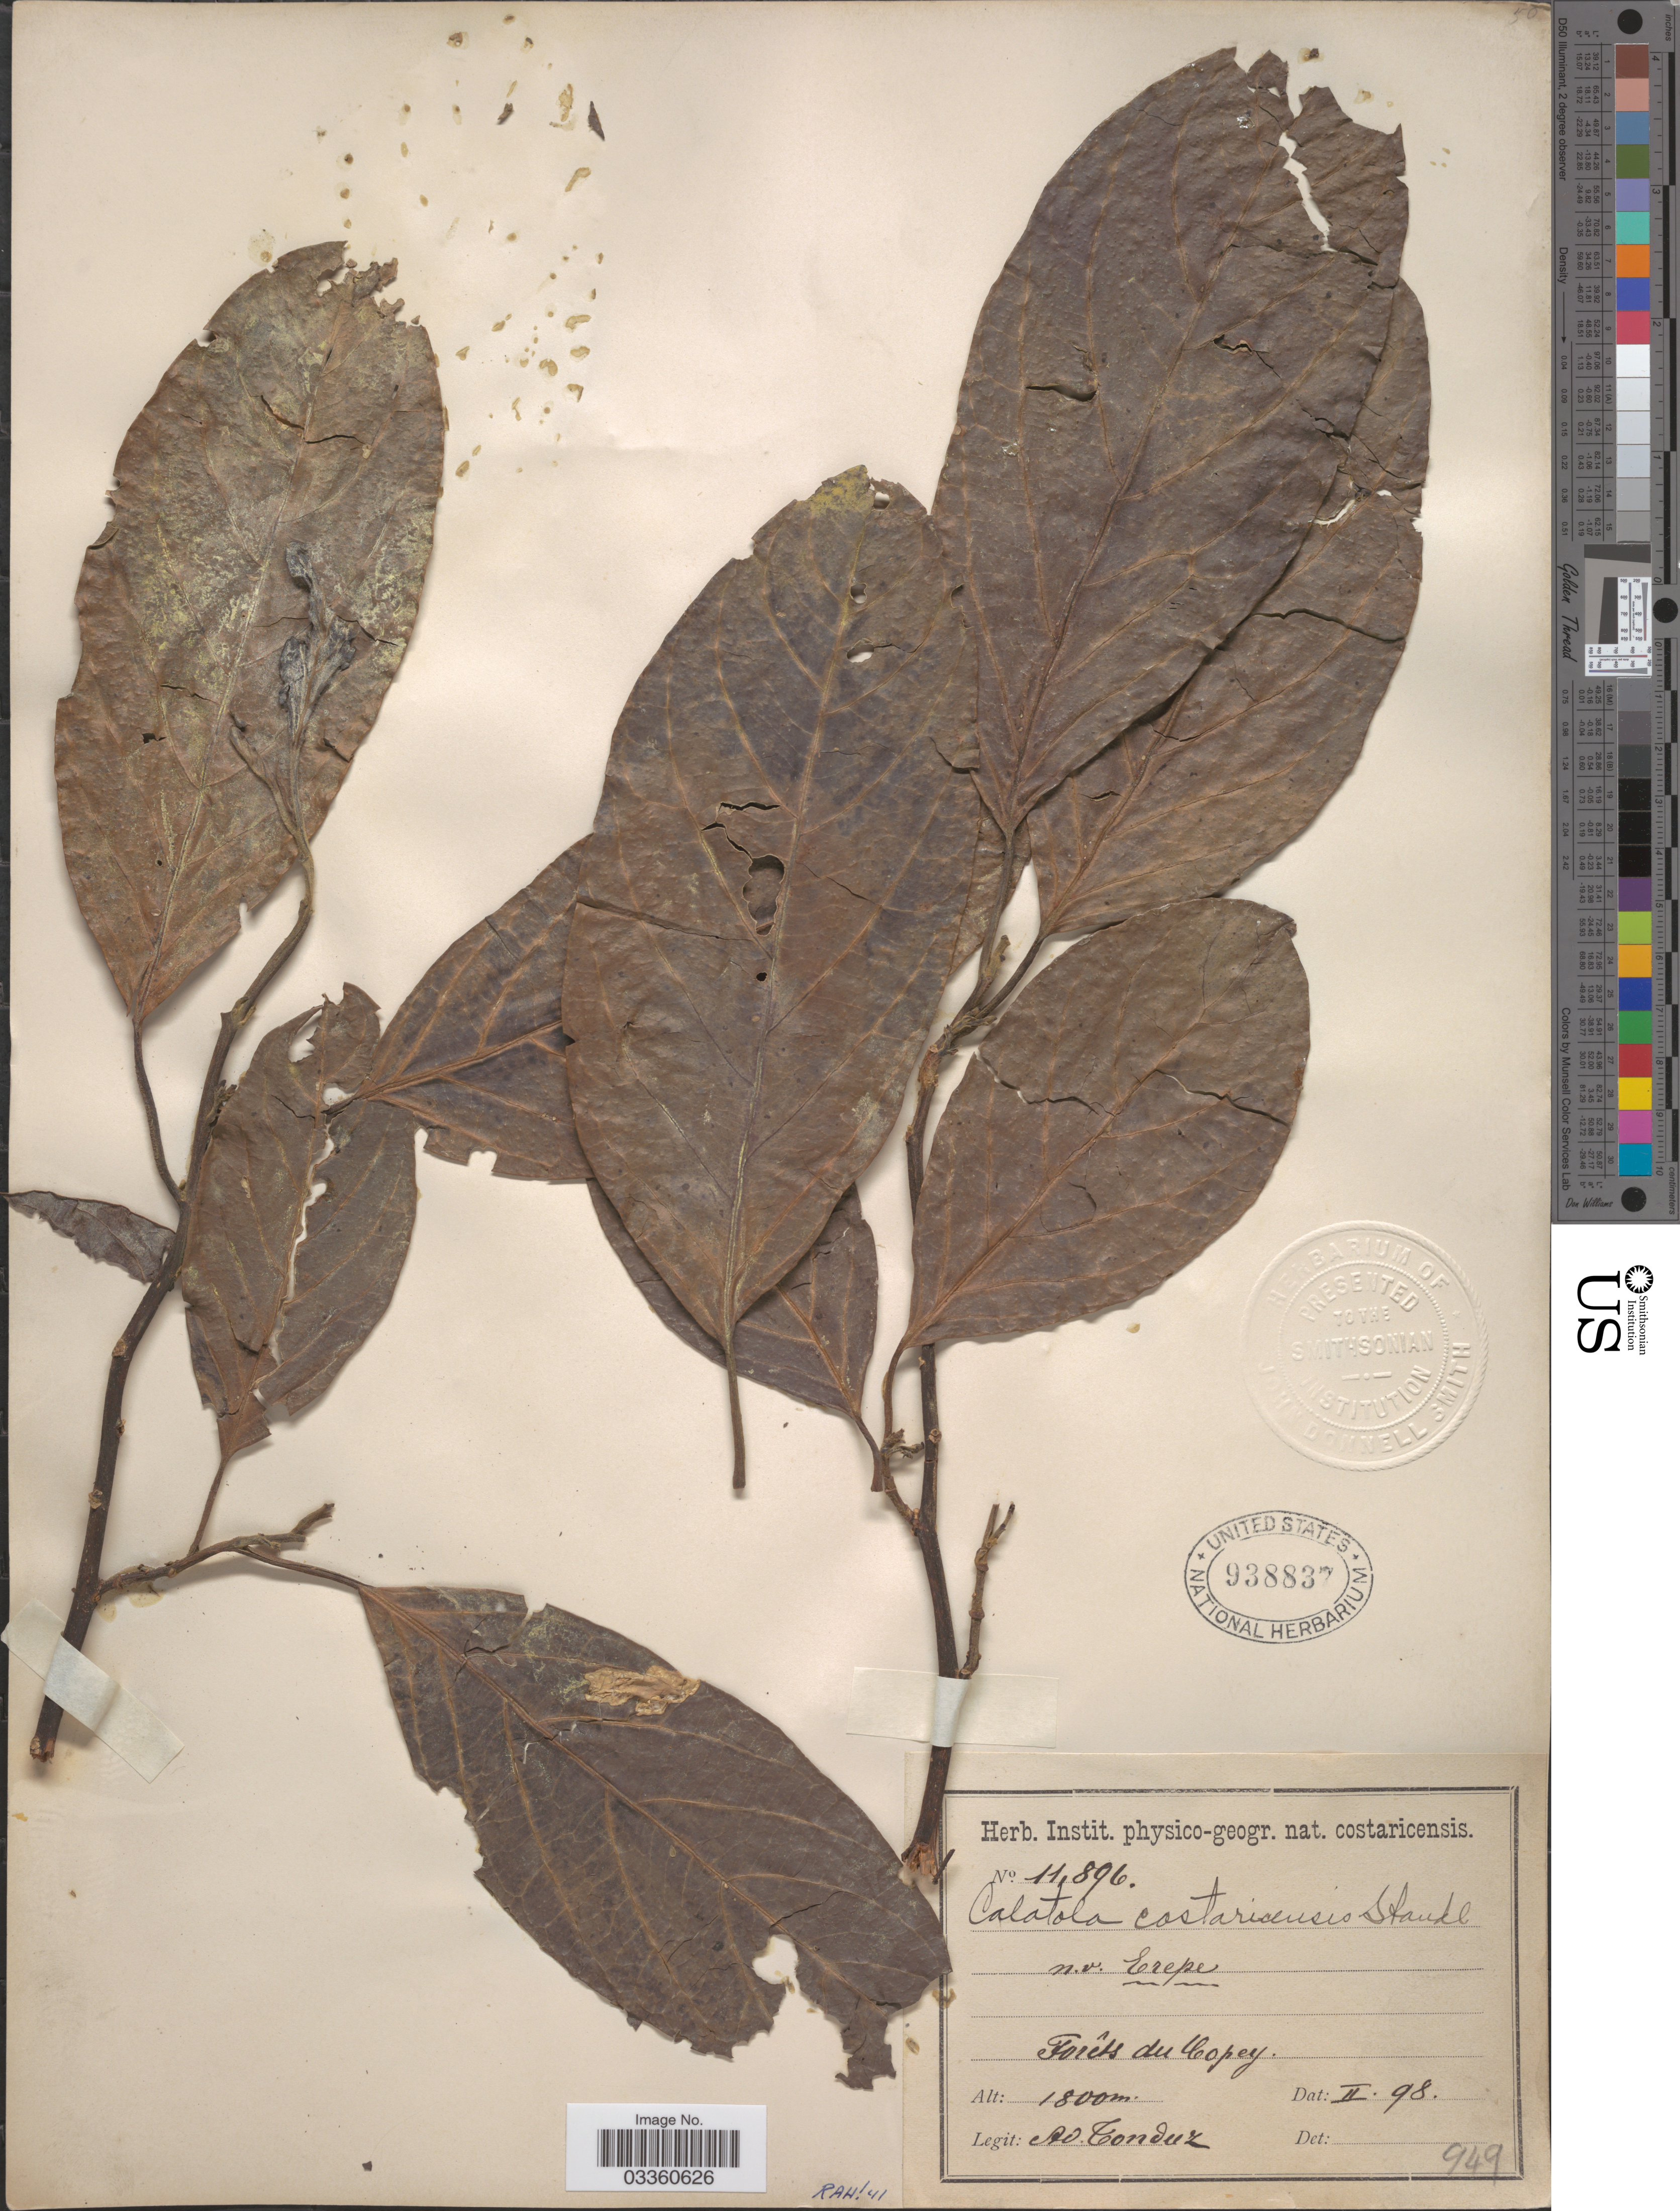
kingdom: Plantae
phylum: Tracheophyta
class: Magnoliopsida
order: Metteniusales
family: Metteniusaceae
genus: Calatola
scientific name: Calatola costaricensis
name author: Standl.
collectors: A. Tonduz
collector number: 11896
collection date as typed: Transcribed d/m/y: /2/98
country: Costa Rica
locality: Forêts du Copey.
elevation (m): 1800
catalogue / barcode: US 938837